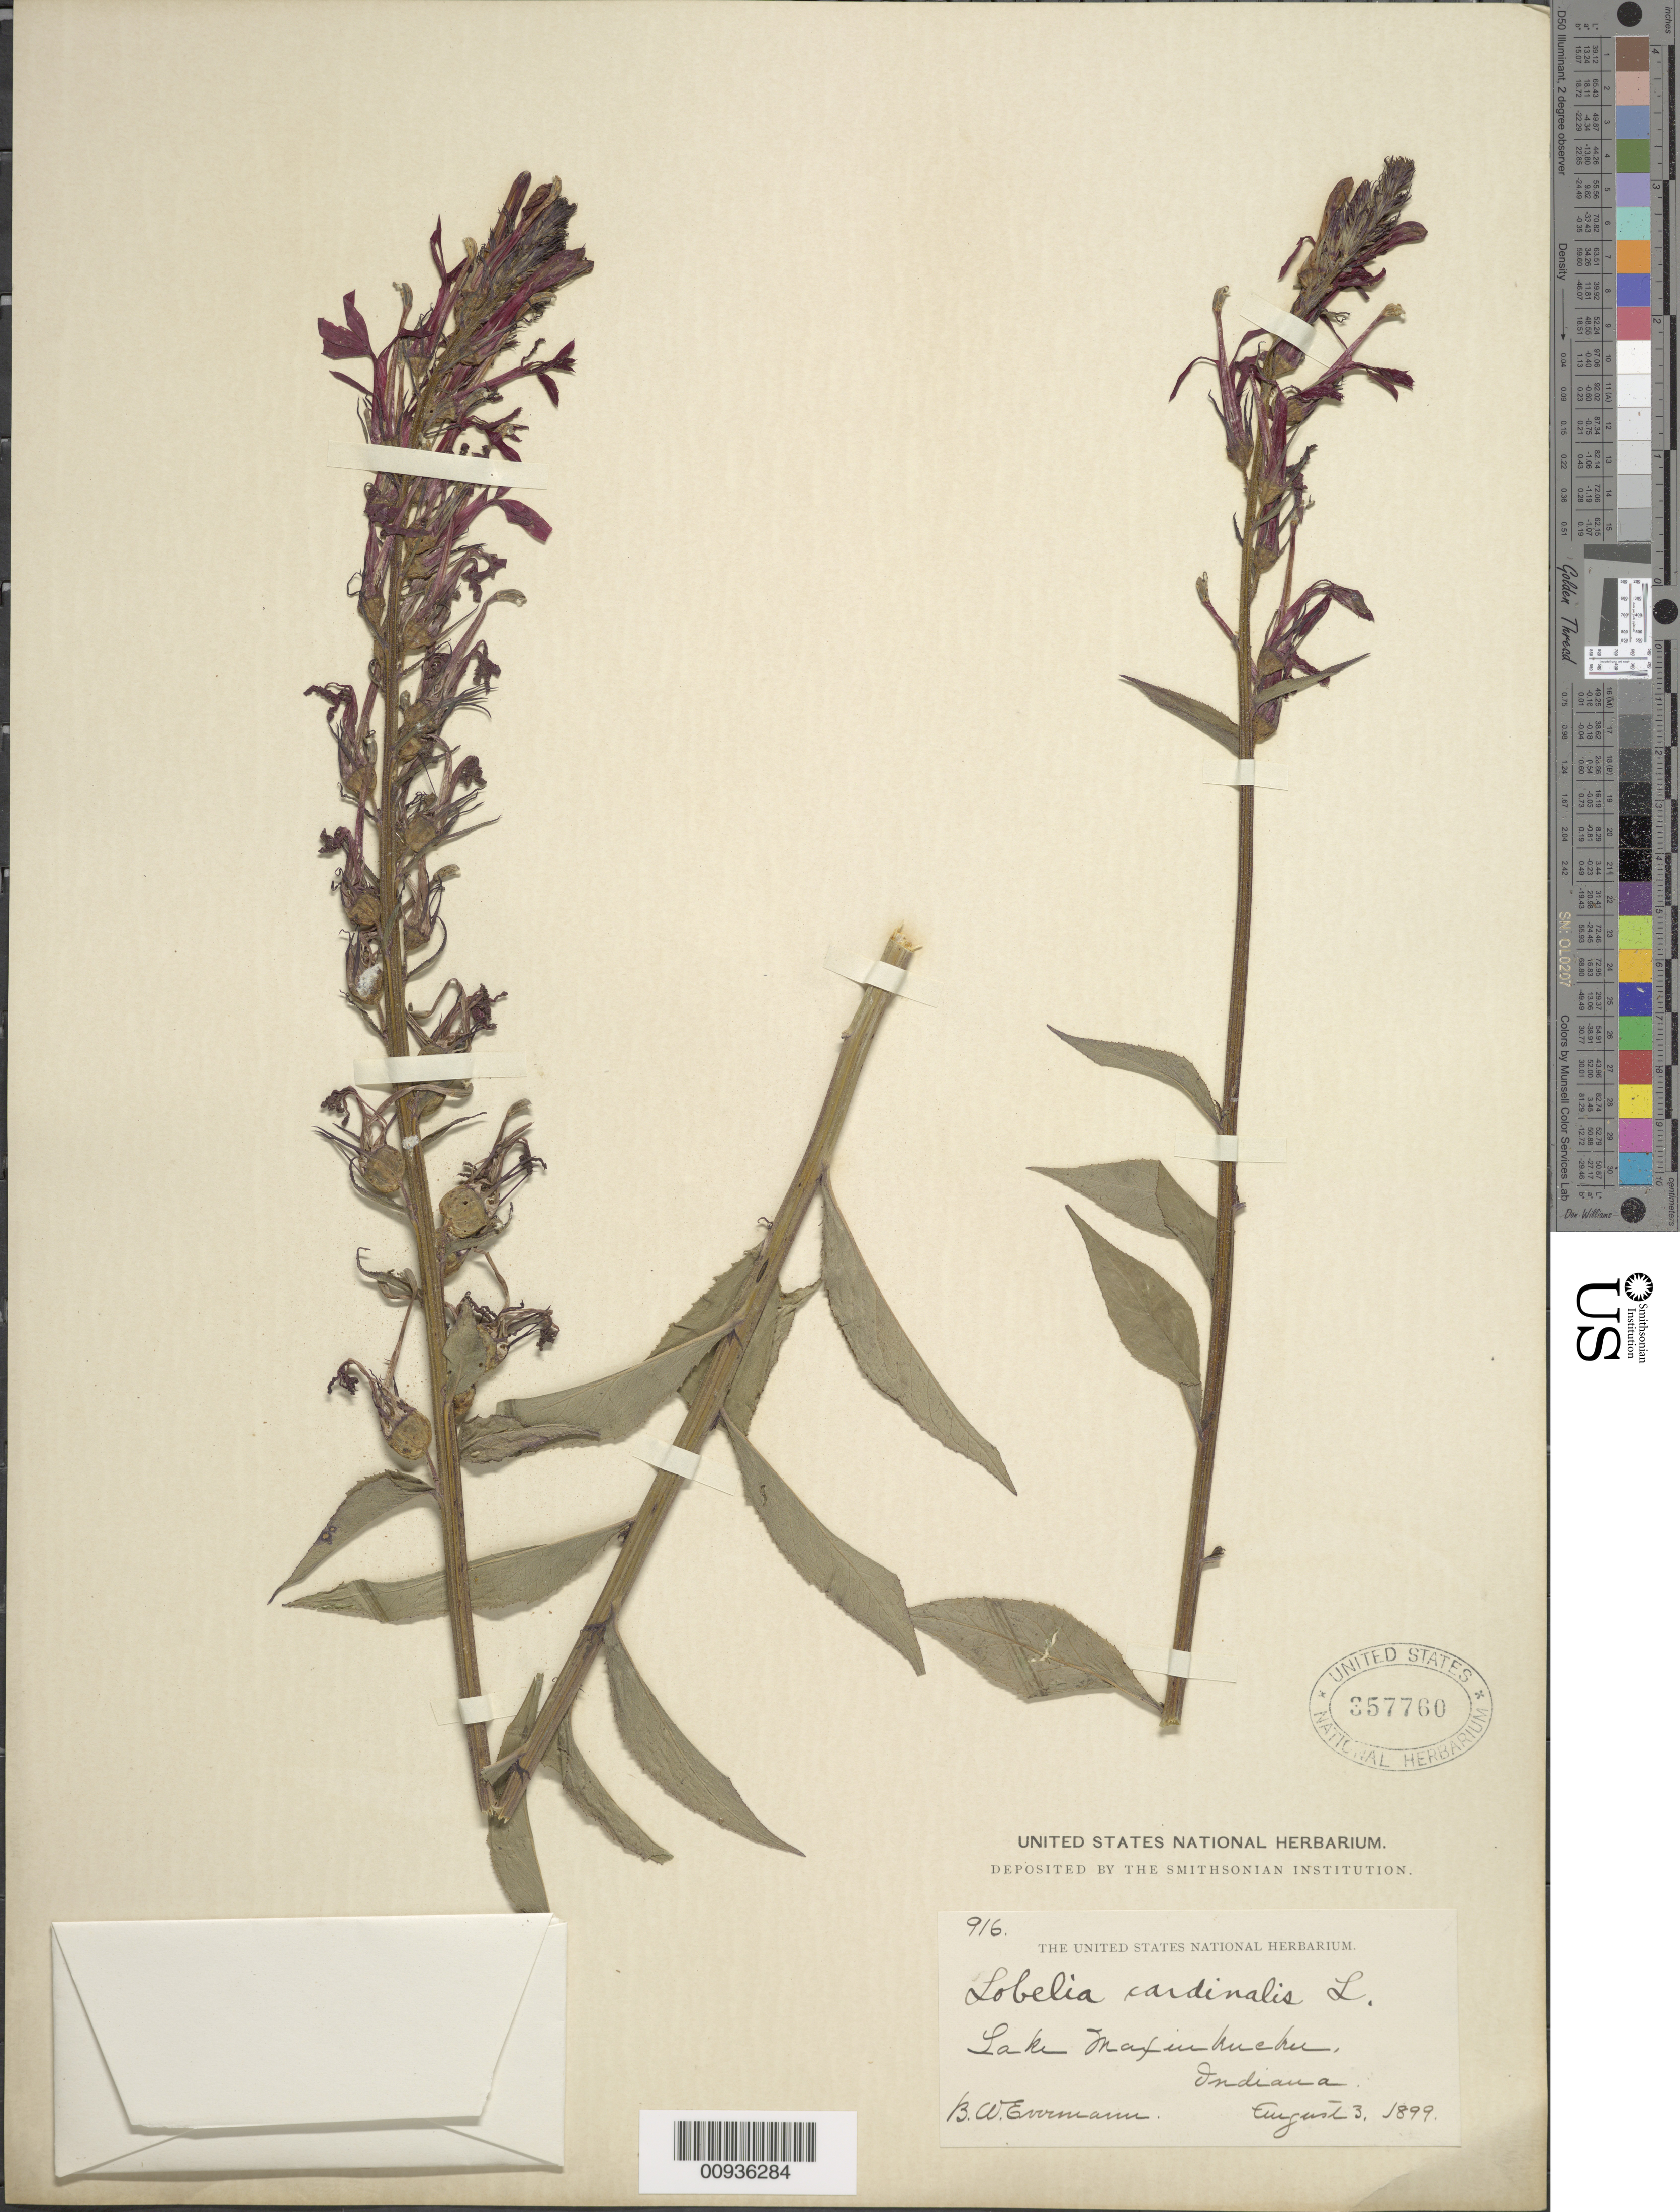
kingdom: Plantae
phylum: Tracheophyta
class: Magnoliopsida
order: Asterales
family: Campanulaceae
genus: Lobelia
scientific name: Lobelia cardinalis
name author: L.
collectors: B. W. Evermann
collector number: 916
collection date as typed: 3 Aug 1899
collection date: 1899-08-03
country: United States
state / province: Indiana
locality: Lake Maxinkuckee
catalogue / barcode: US 357760